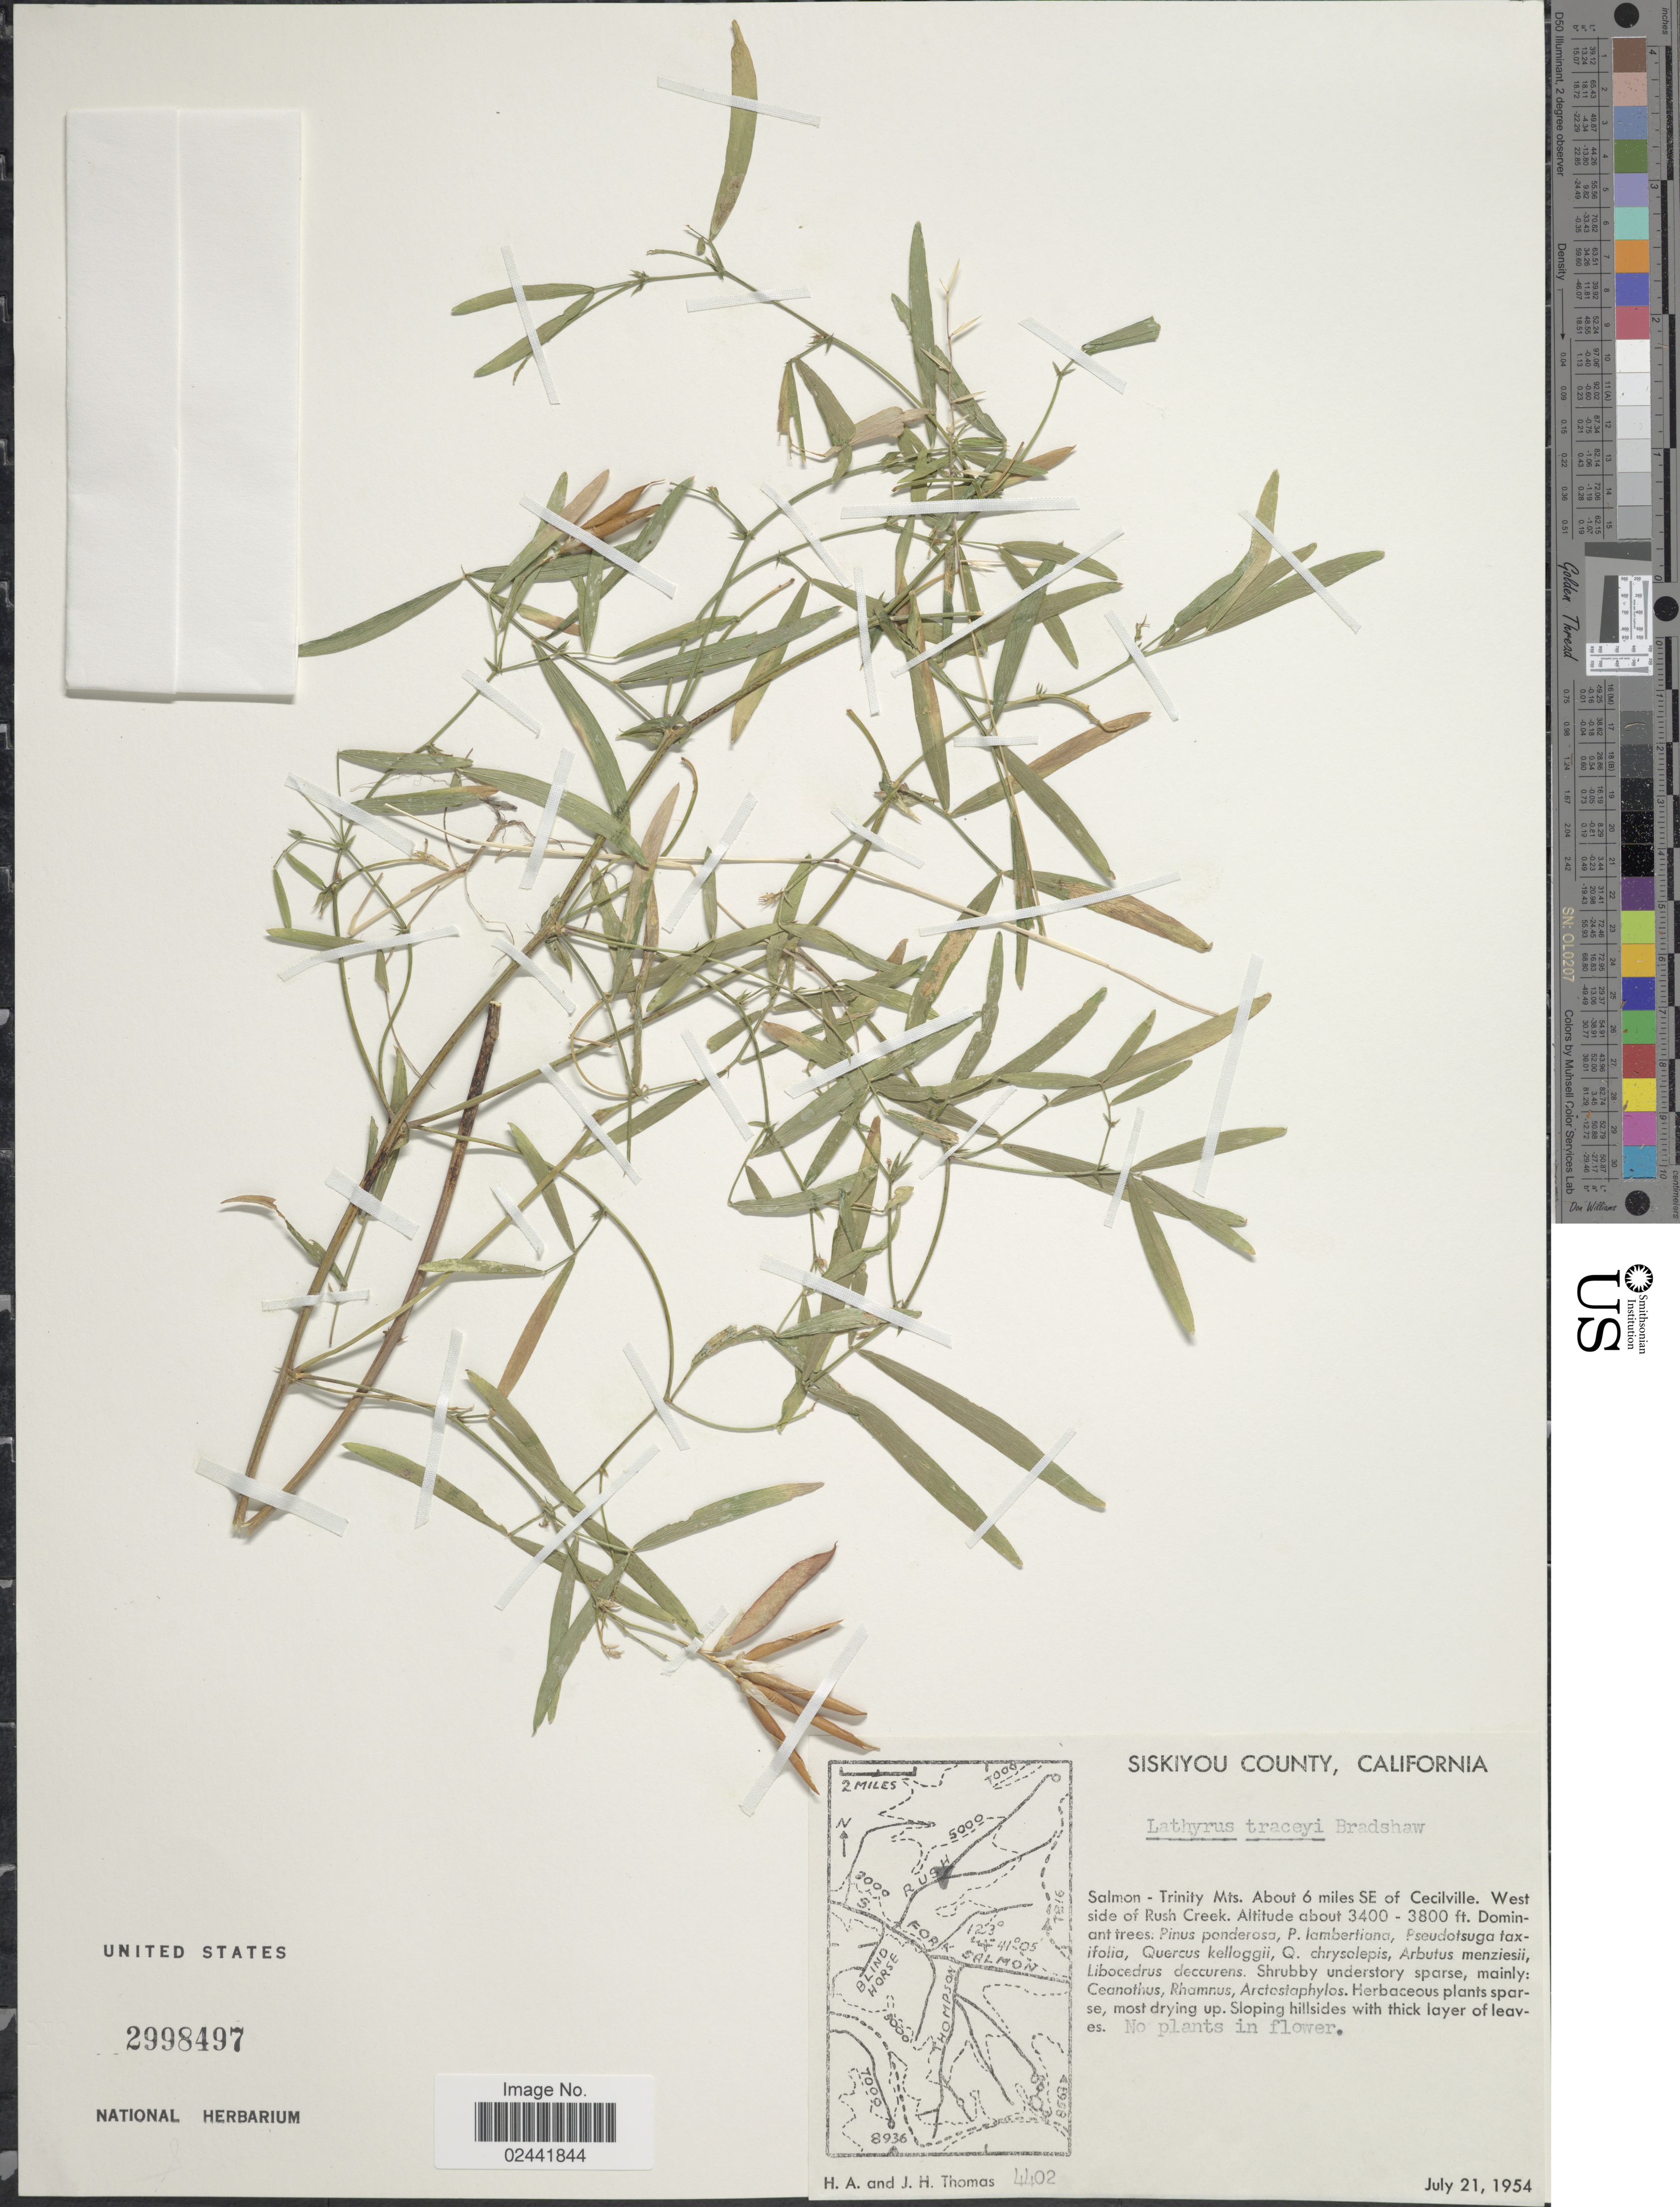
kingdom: Plantae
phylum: Tracheophyta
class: Magnoliopsida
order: Fabales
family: Fabaceae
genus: Lathyrus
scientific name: Lathyrus tracyi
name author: Bradshaw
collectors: H. Thomas & J. H. Thomas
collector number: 4402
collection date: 1954-07-21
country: United States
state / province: California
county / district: Siskiyou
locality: Siskiyou County. Salmon - Trinity Mts. About 6 miles SE of Cecilville. West side of Rush Creek.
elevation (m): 1036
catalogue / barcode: US 2998497